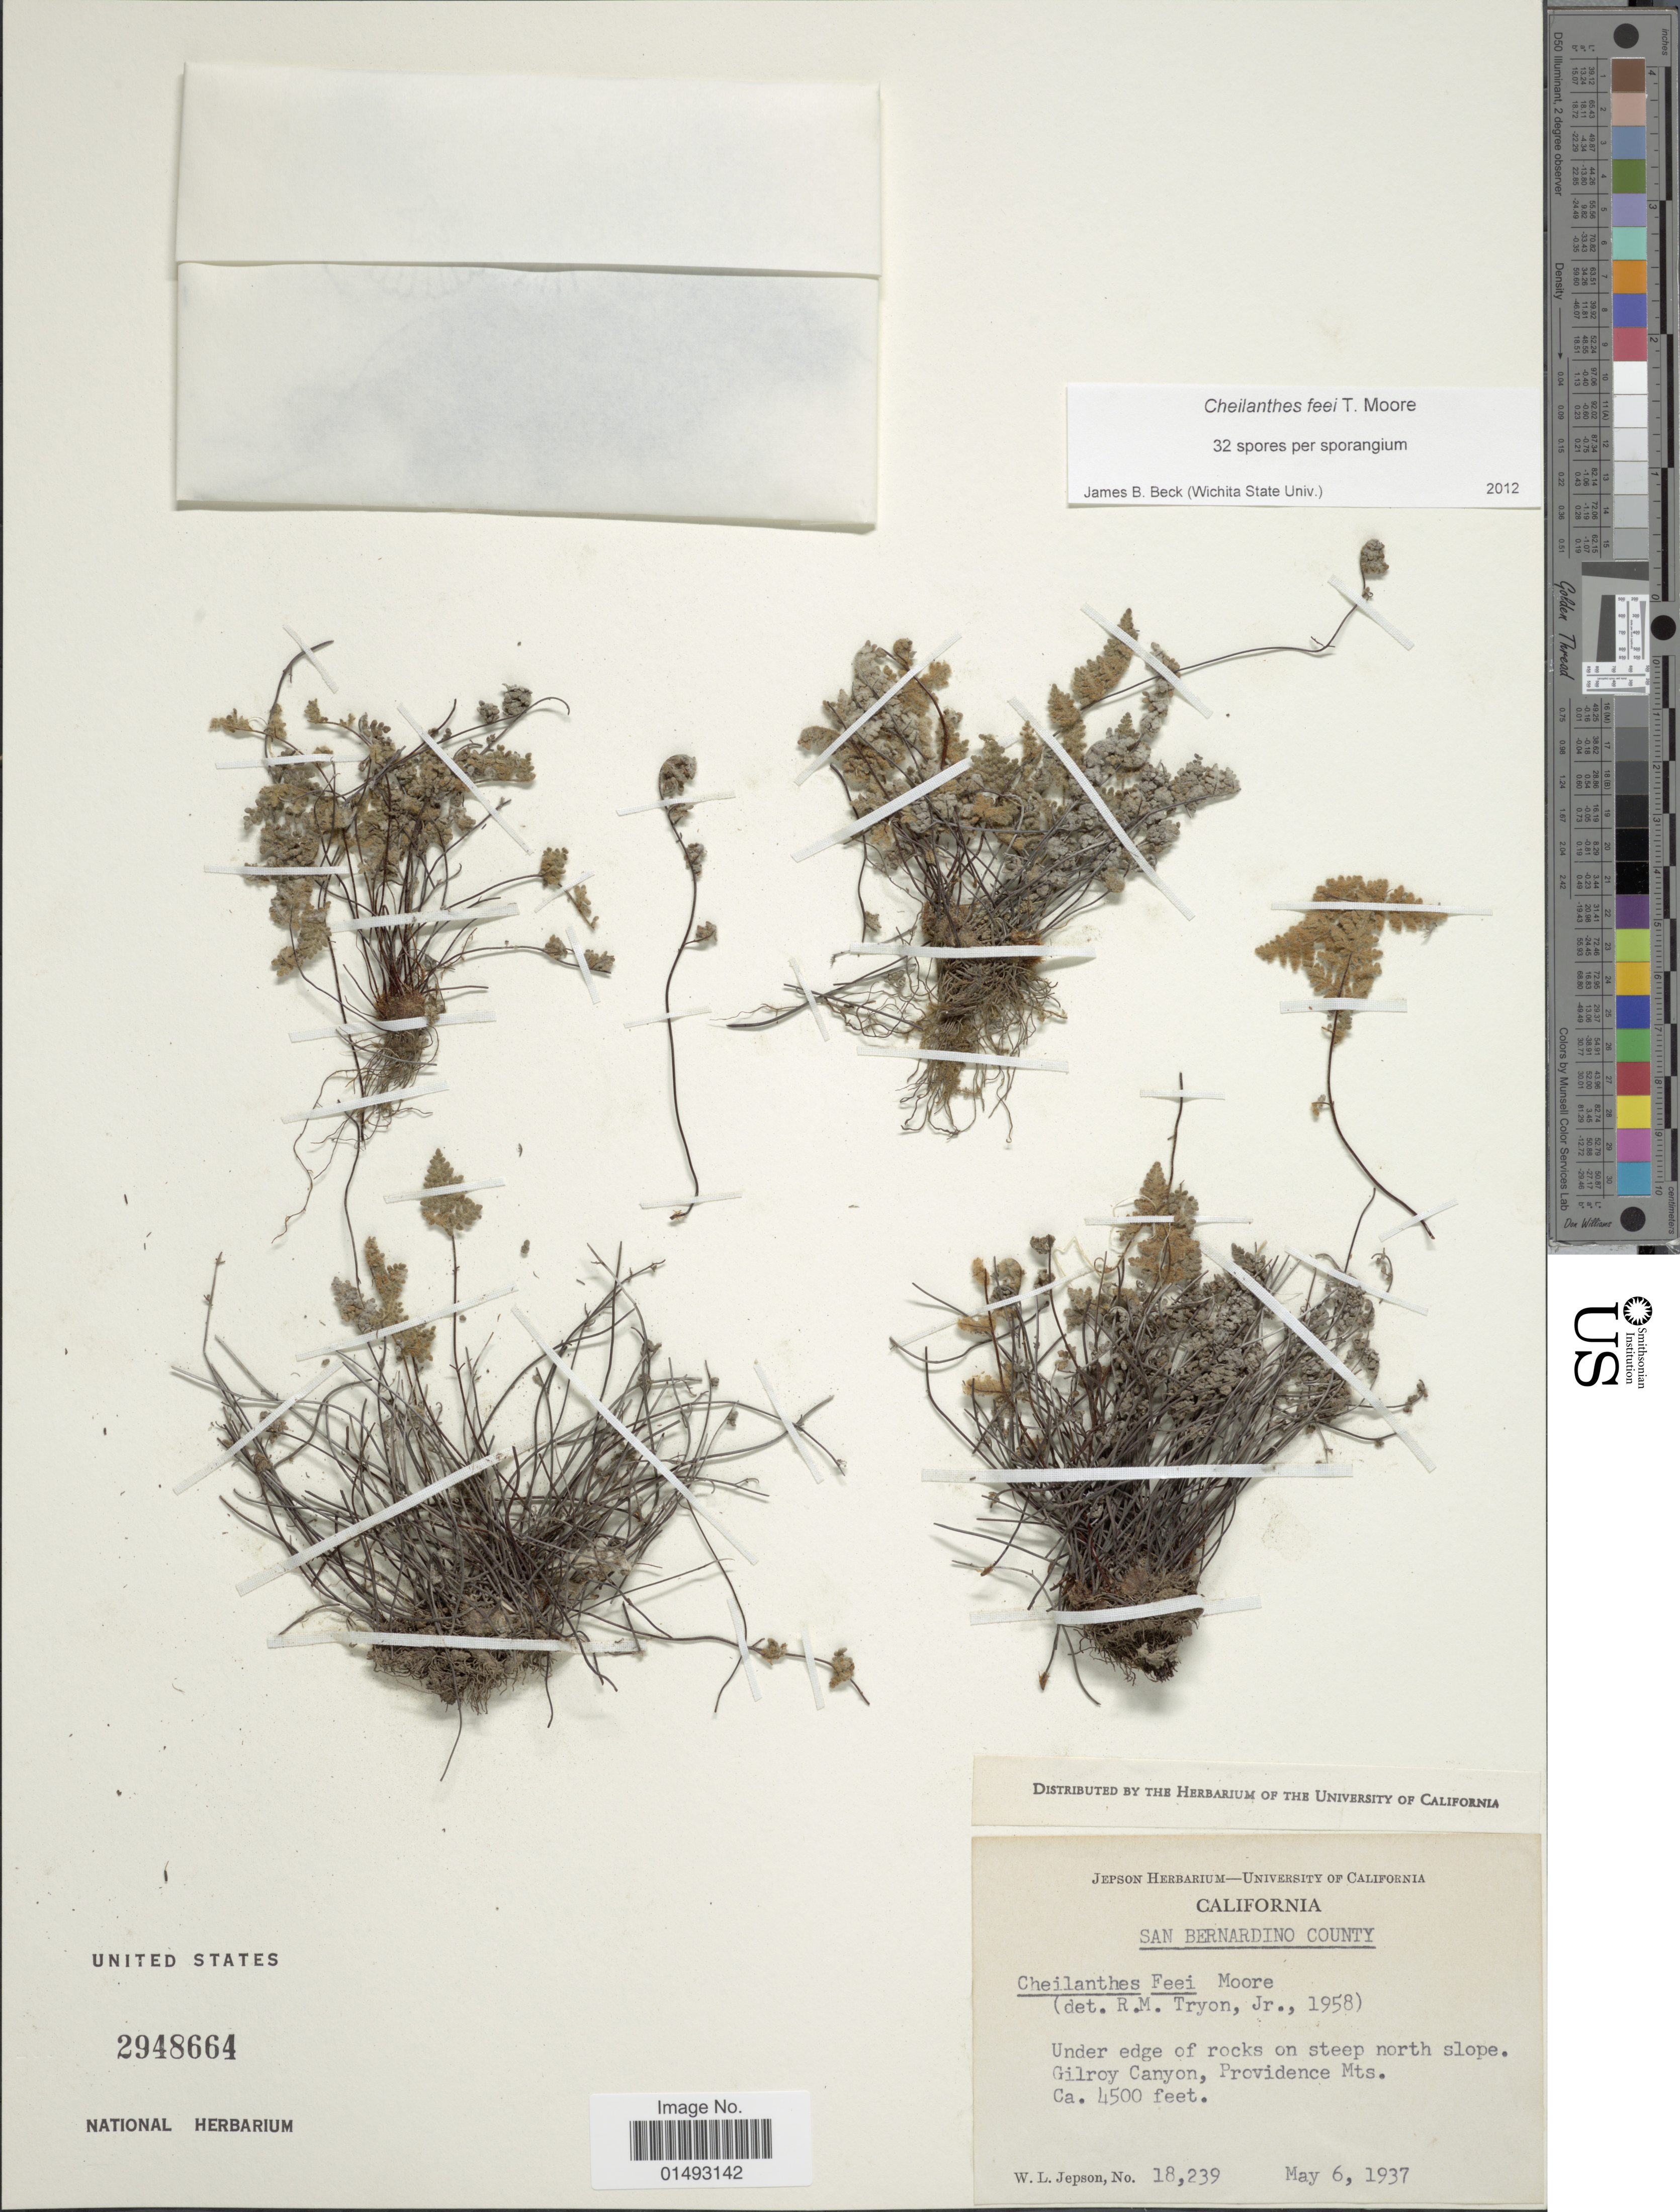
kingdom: Plantae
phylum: Tracheophyta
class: Polypodiopsida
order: Polypodiales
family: Pteridaceae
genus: Myriopteris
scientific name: Myriopteris gracilis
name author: Fée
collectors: W. L. Jepson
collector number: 18239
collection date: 1937-05-06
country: United States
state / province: California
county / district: San Bernardino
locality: San Bernardino County, Under edge of rocks on steep north slope. Gilroy Canyon, Providence Mts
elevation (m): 1372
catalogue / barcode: US 2948664